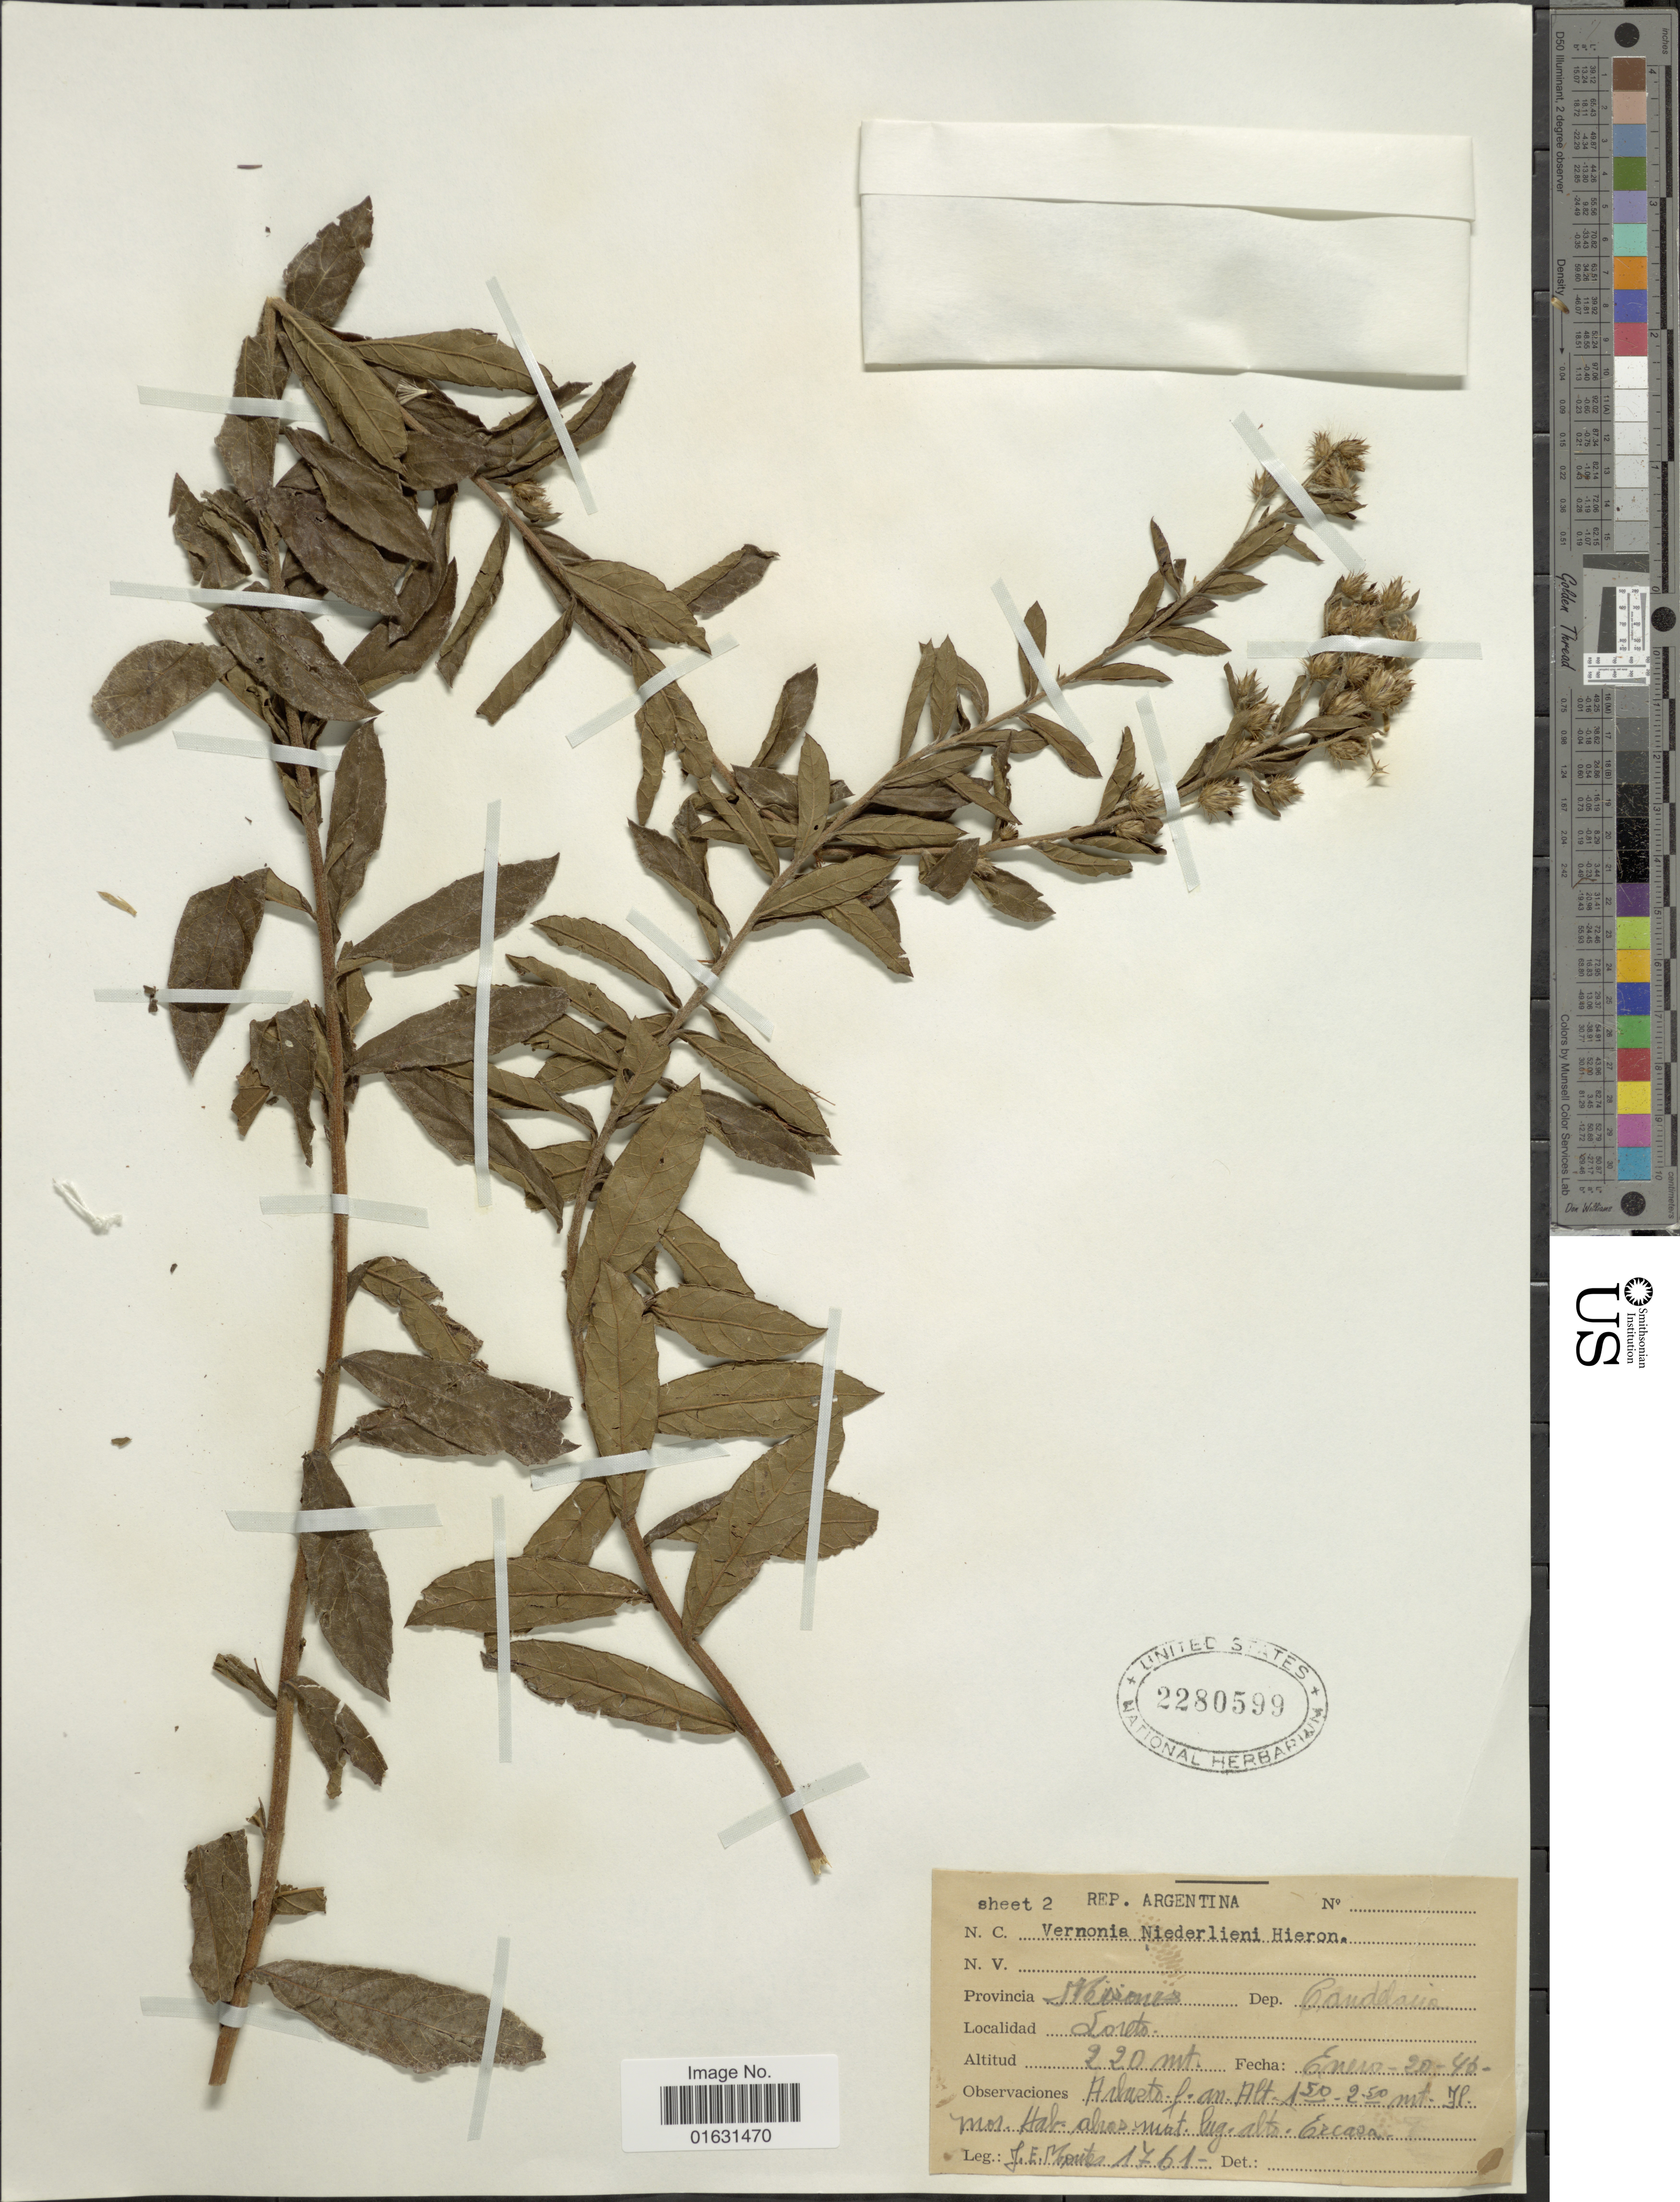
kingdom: Plantae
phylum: Tracheophyta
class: Magnoliopsida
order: Asterales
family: Asteraceae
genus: Lessingianthus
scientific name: Lessingianthus niederleinii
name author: (Hieron.) H. Rob.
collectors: J. E. Montes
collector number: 1761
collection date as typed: Transcribed d/m/y: 20/1/46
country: Argentina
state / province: Misiones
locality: Loreto, Dept. Candelaria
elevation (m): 220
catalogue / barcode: US 2280499